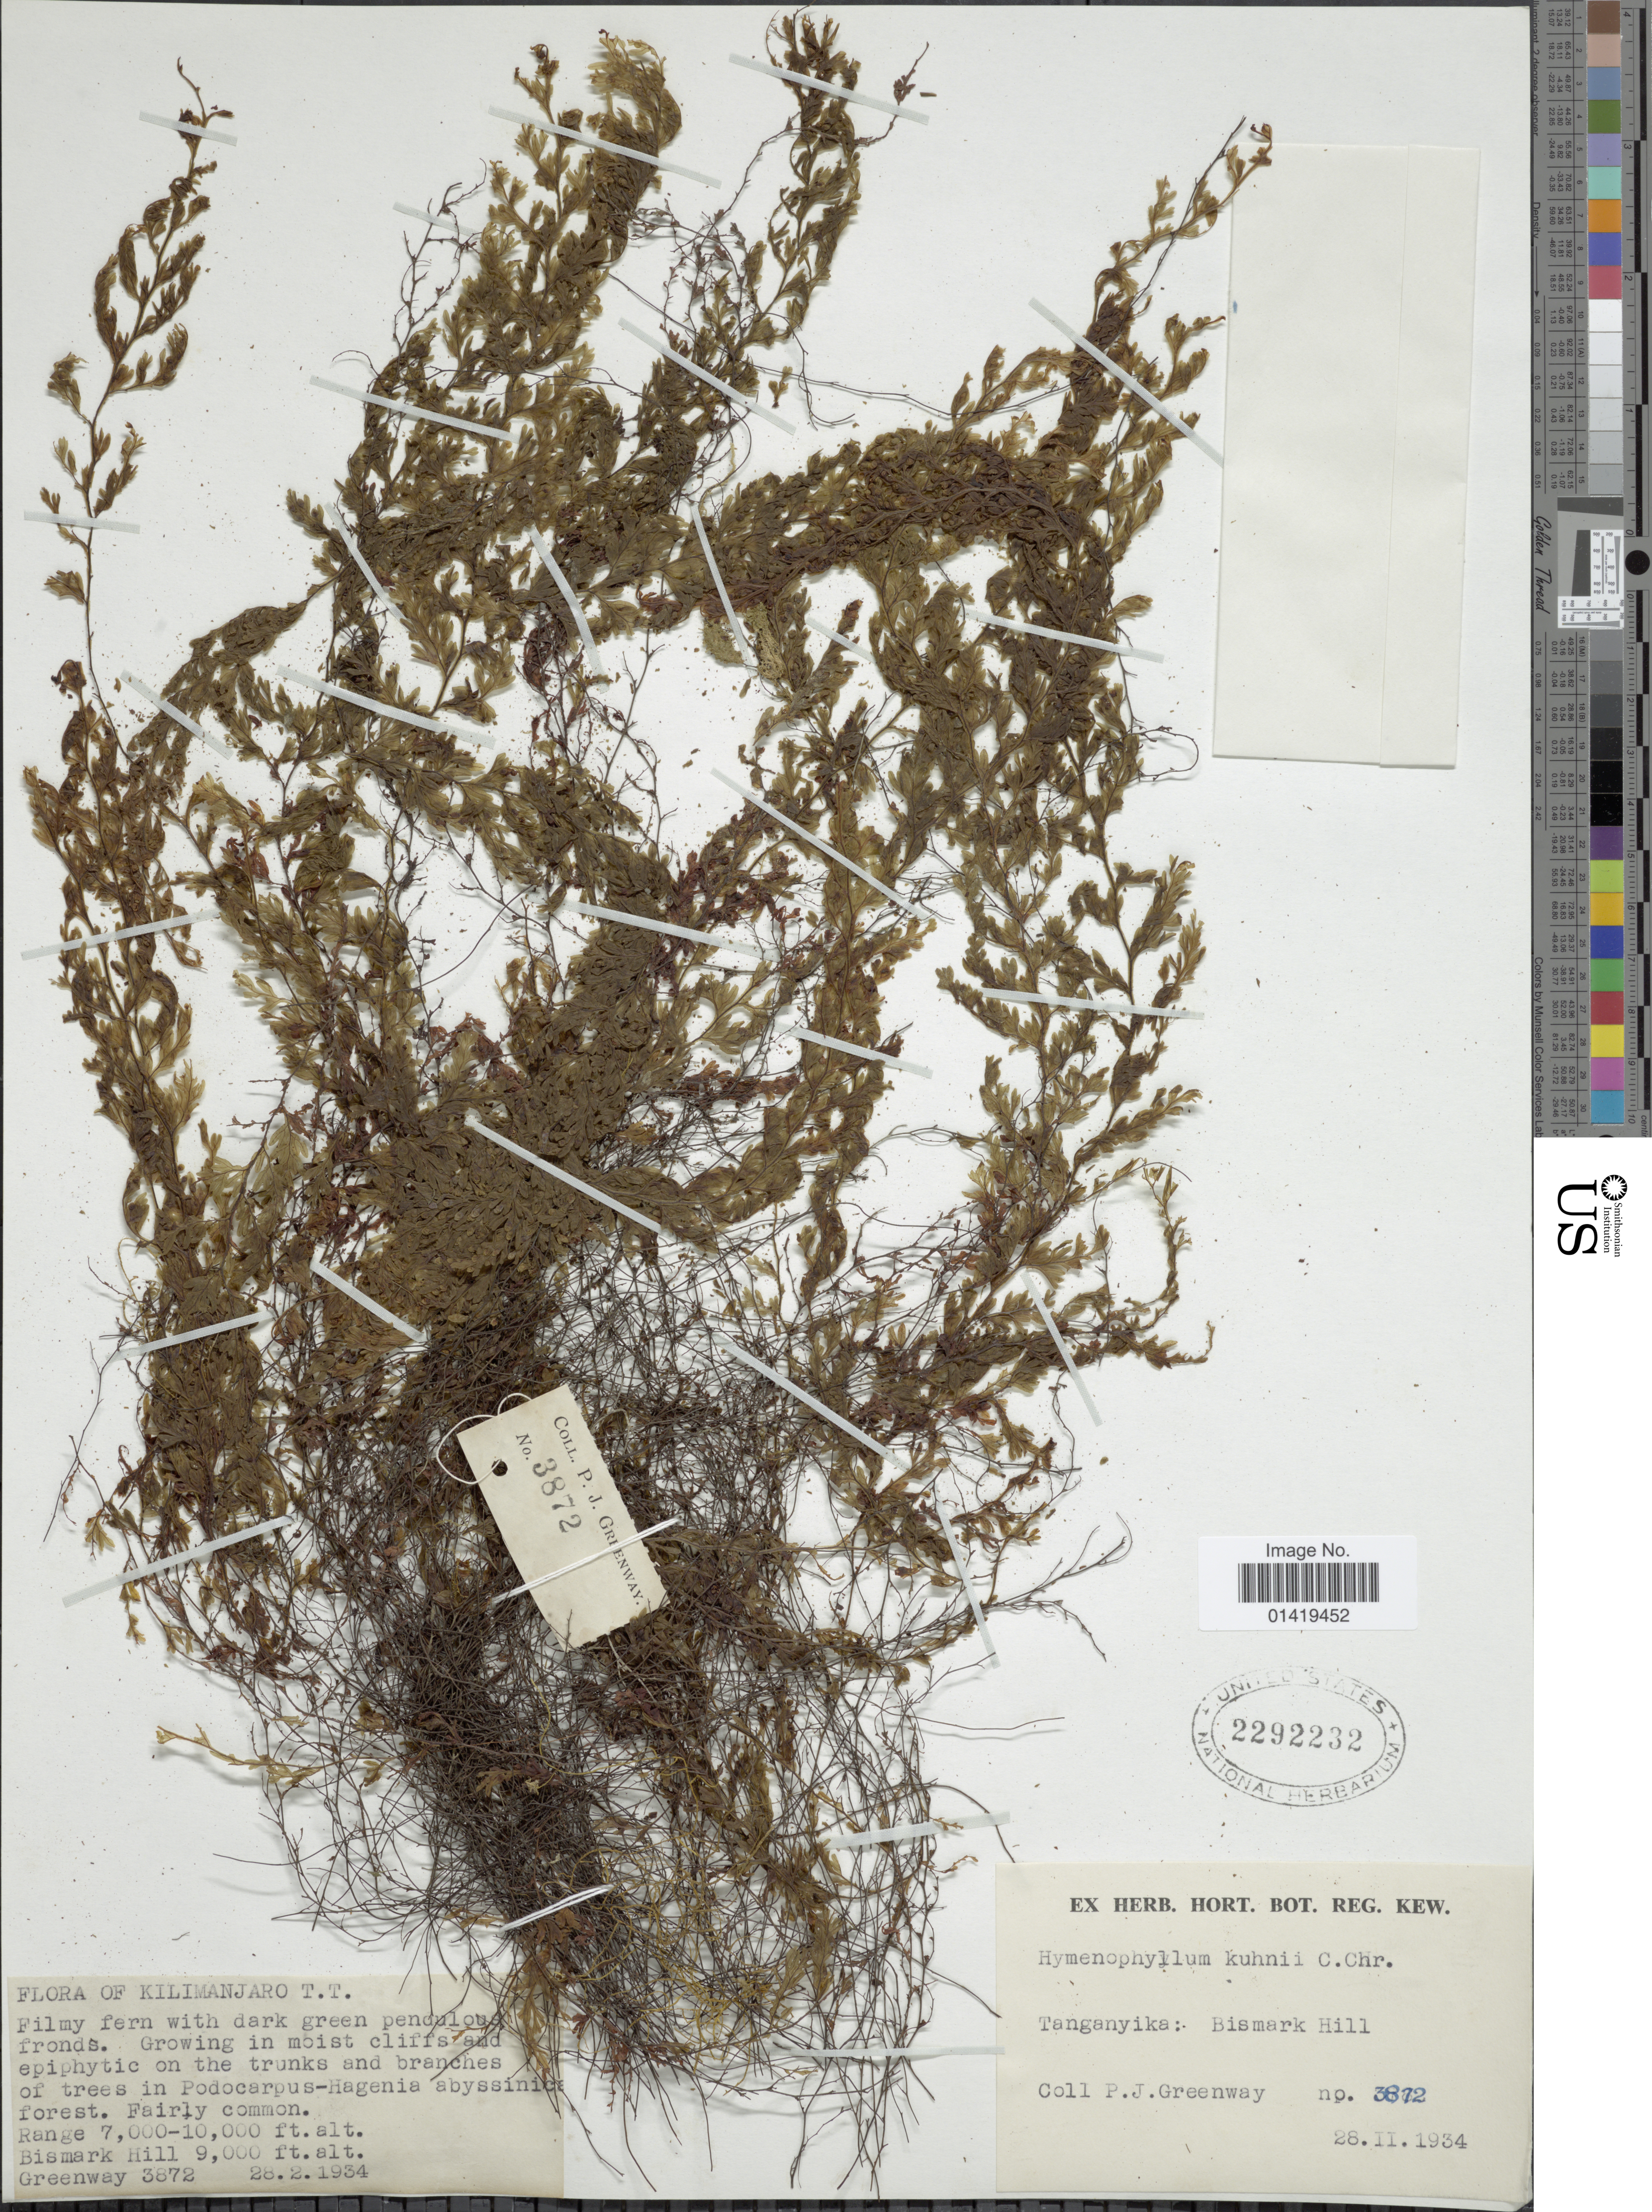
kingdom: Plantae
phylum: Tracheophyta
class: Polypodiopsida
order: Hymenophyllales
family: Hymenophyllaceae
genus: Hymenophyllum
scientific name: Hymenophyllum kuhnii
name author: C. Chr.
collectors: P. J. Greenway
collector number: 3872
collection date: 1934-02-28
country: Tanzania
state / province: Kilimanjaro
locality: Tanganyika Bismark Hill, T.T.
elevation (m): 2134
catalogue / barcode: US 2292232